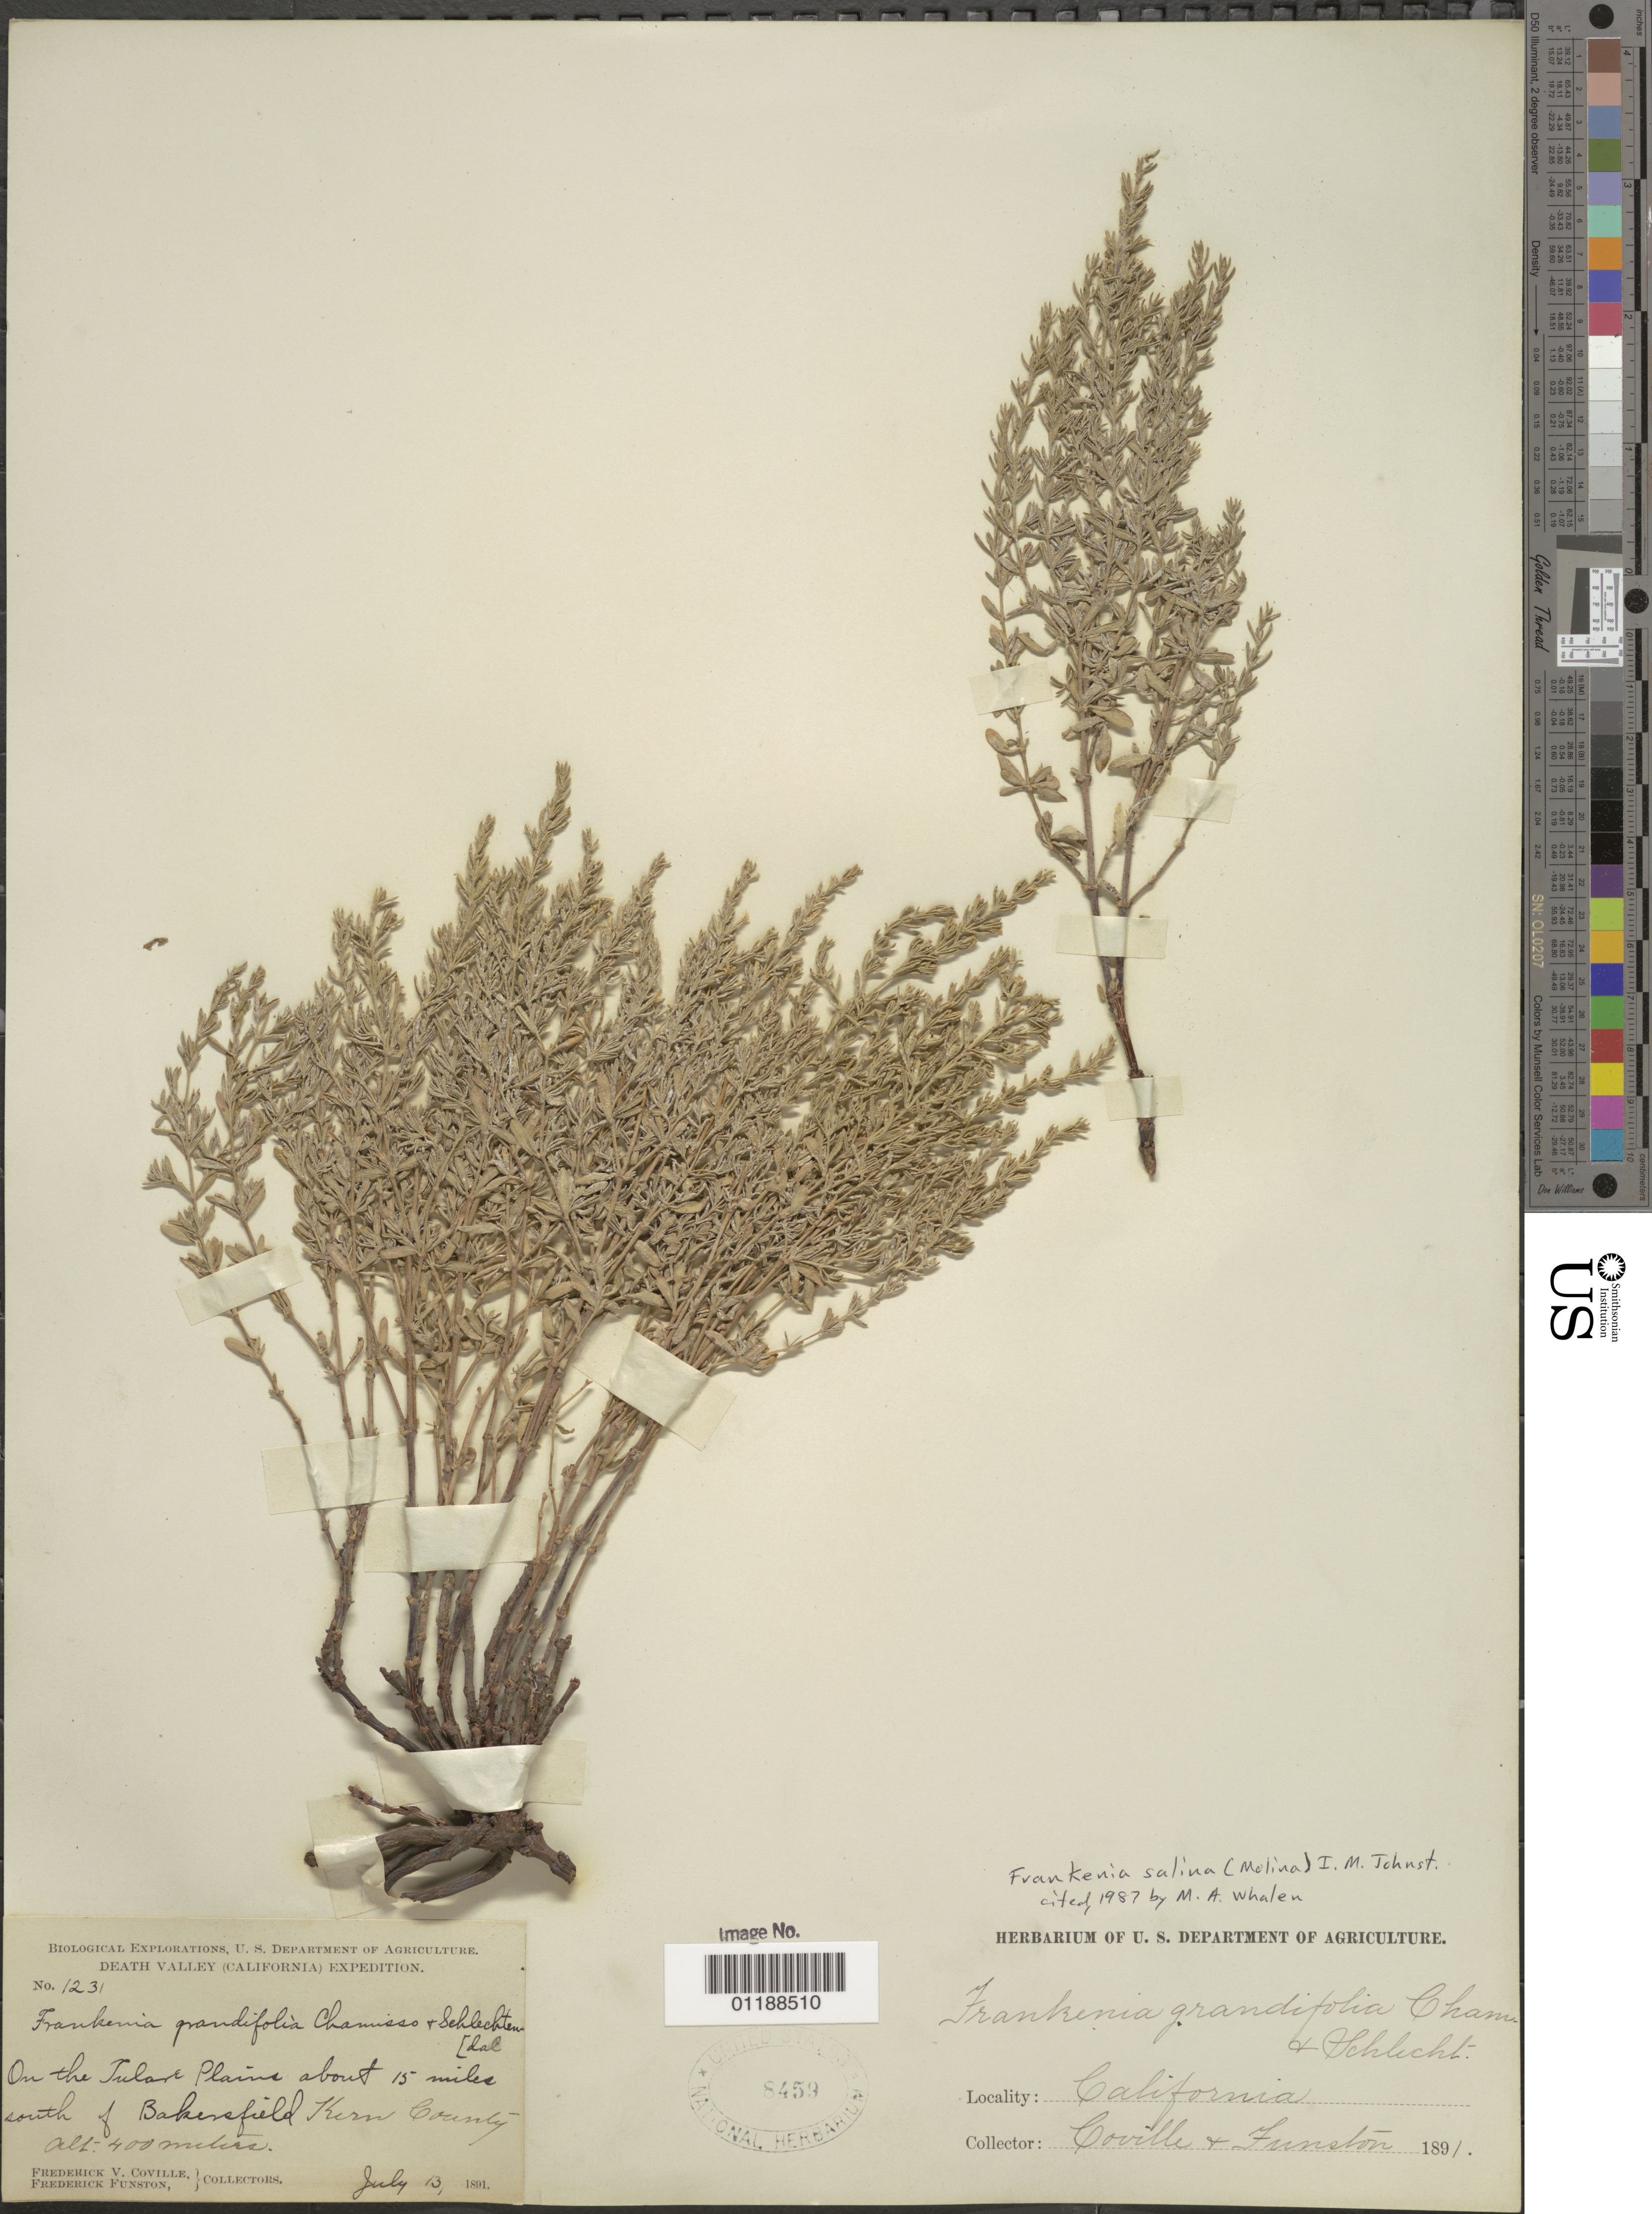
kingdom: Plantae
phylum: Tracheophyta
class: Magnoliopsida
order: Caryophyllales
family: Frankeniaceae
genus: Frankenia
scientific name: Frankenia salina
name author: (Molina) I.M. Johnst.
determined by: Whalen, M. A.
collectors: F. V. Coville & F. Funston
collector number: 1231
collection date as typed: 13 Jul 1891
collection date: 1891-07-13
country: United States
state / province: California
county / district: Kern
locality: About 15 miles south of Bakersfield, on Tulare plains.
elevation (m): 122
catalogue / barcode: US 8459